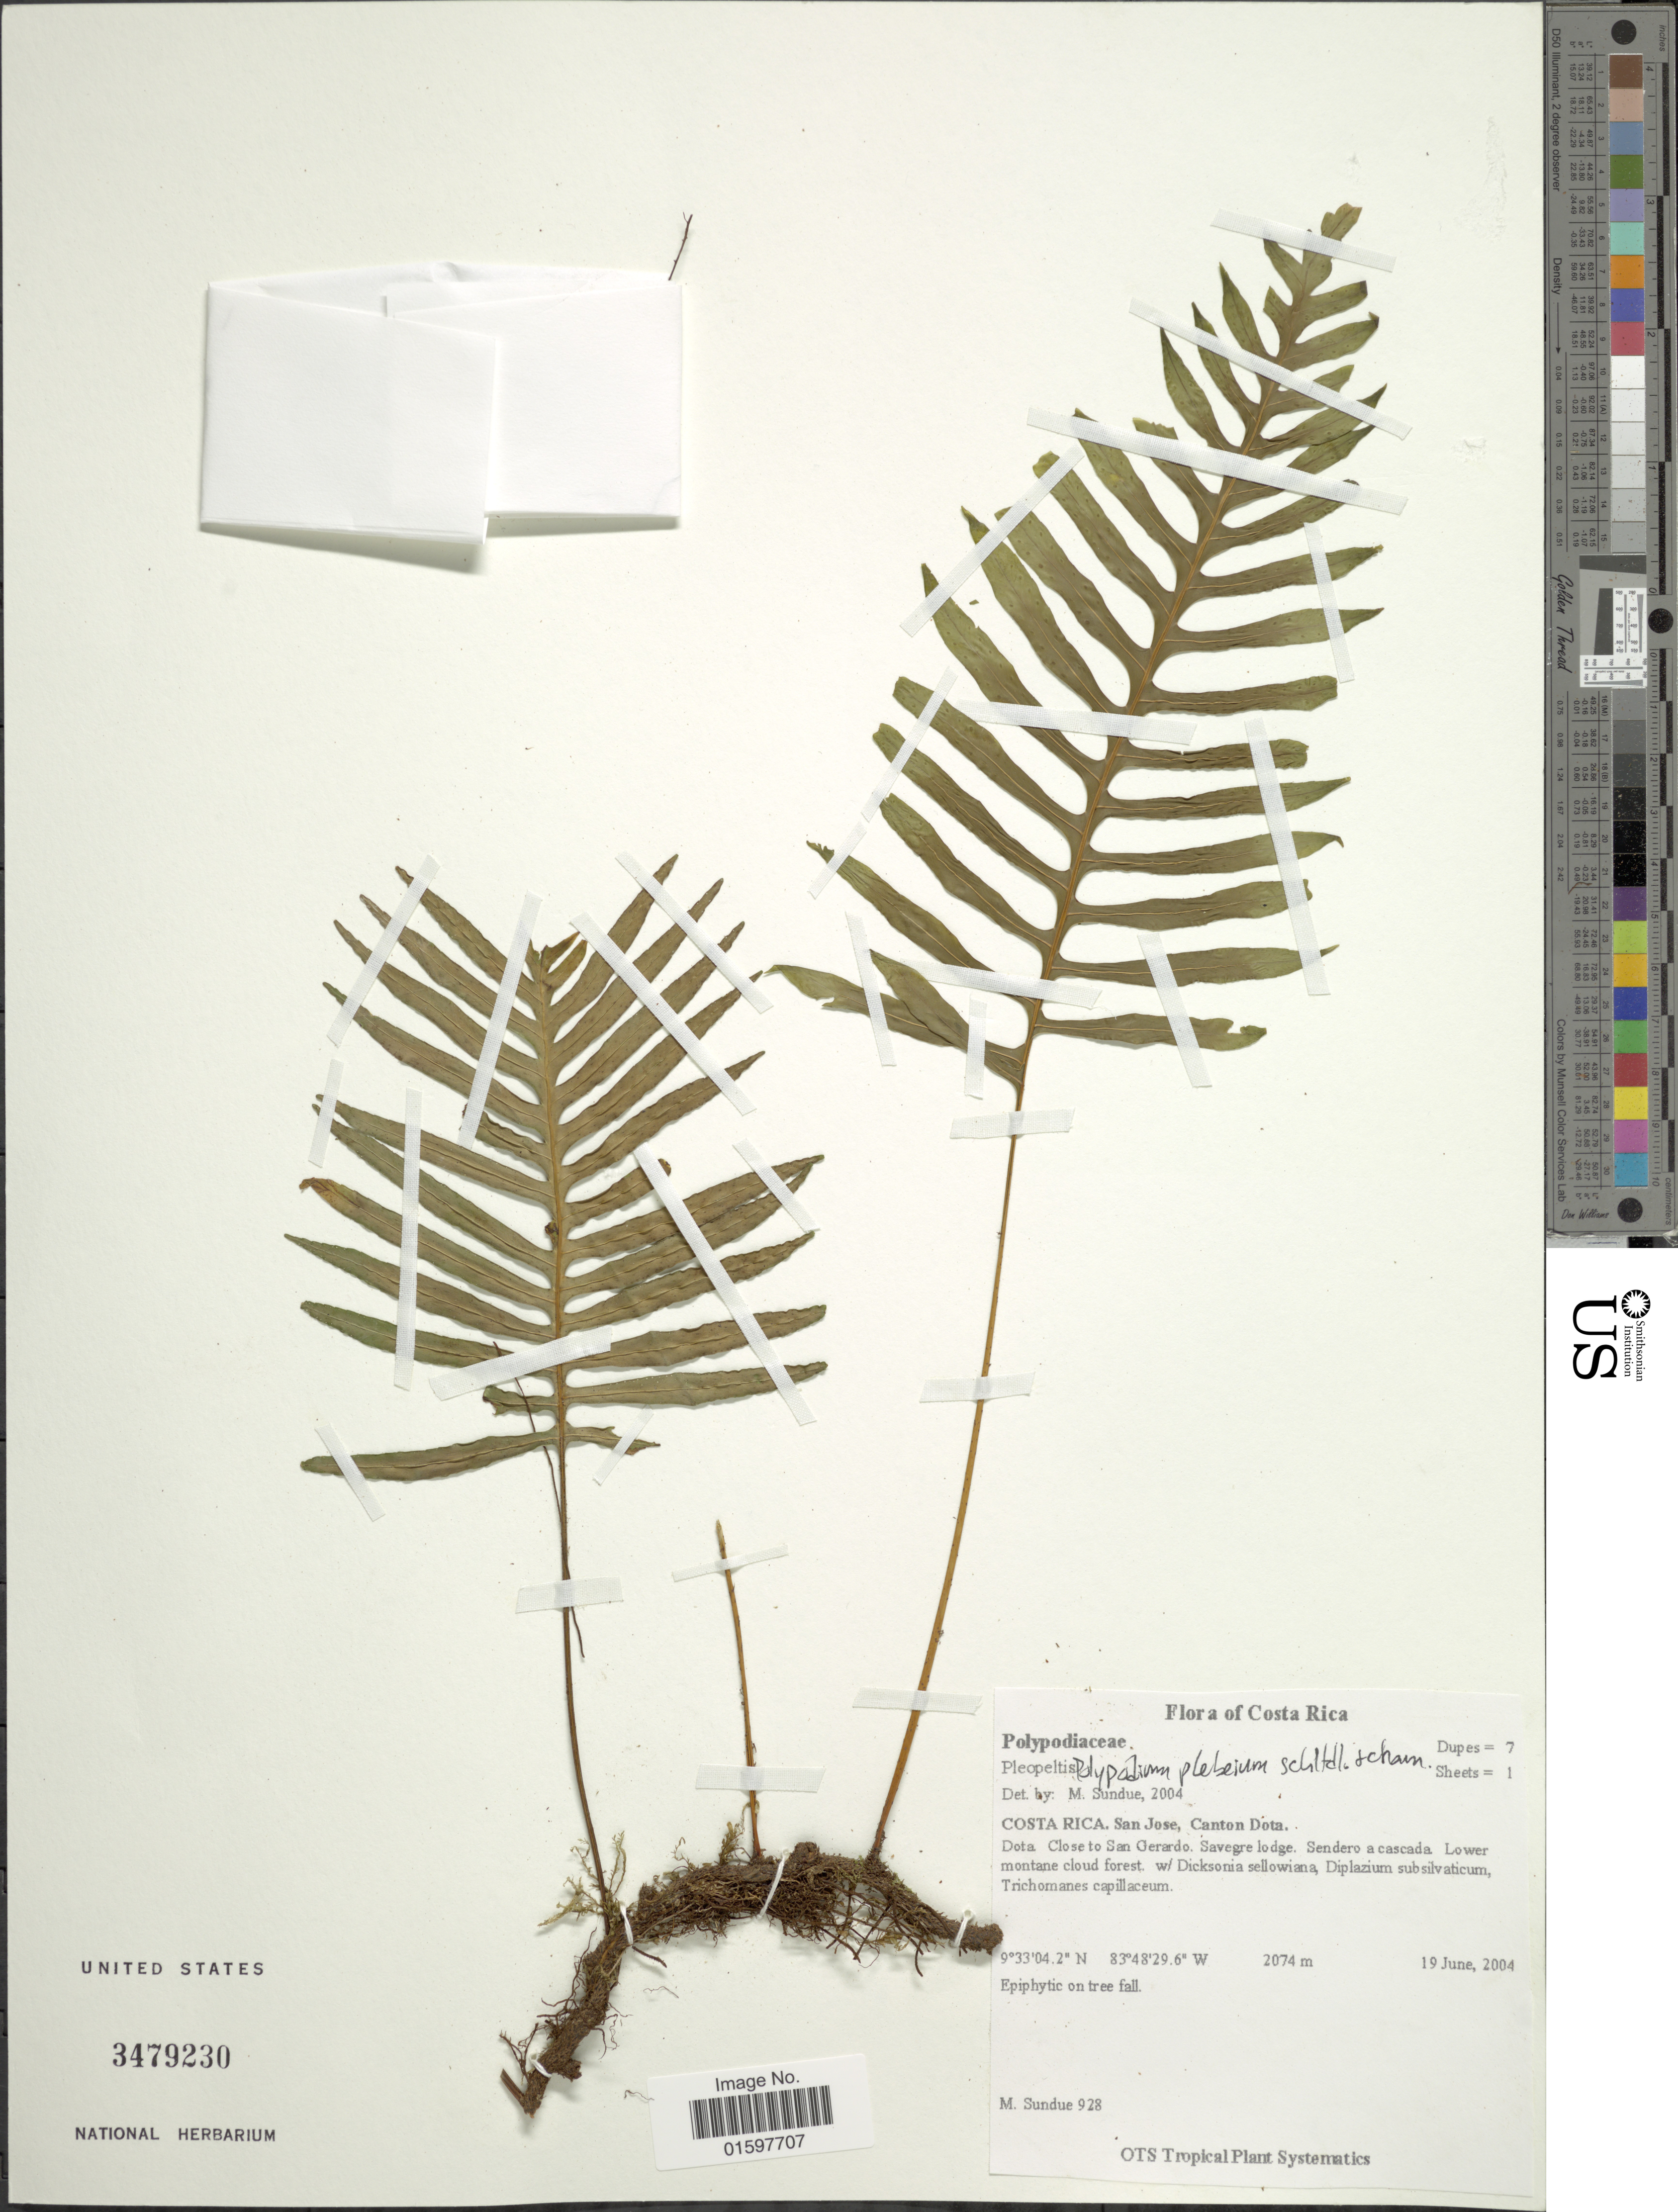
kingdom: Plantae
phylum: Tracheophyta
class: Polypodiopsida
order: Polypodiales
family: Polypodiaceae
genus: Pleopeltis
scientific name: Pleopeltis macrolepis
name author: (Maxon) A.R. Sm. & Tejero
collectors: M. Sundue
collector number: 928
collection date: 2004-06-19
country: Costa Rica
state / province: San José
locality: Canton Dota, Dota, Close to San Gerardo, Savegre lodge, sendero a cascade.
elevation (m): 2074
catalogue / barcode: US 3479230